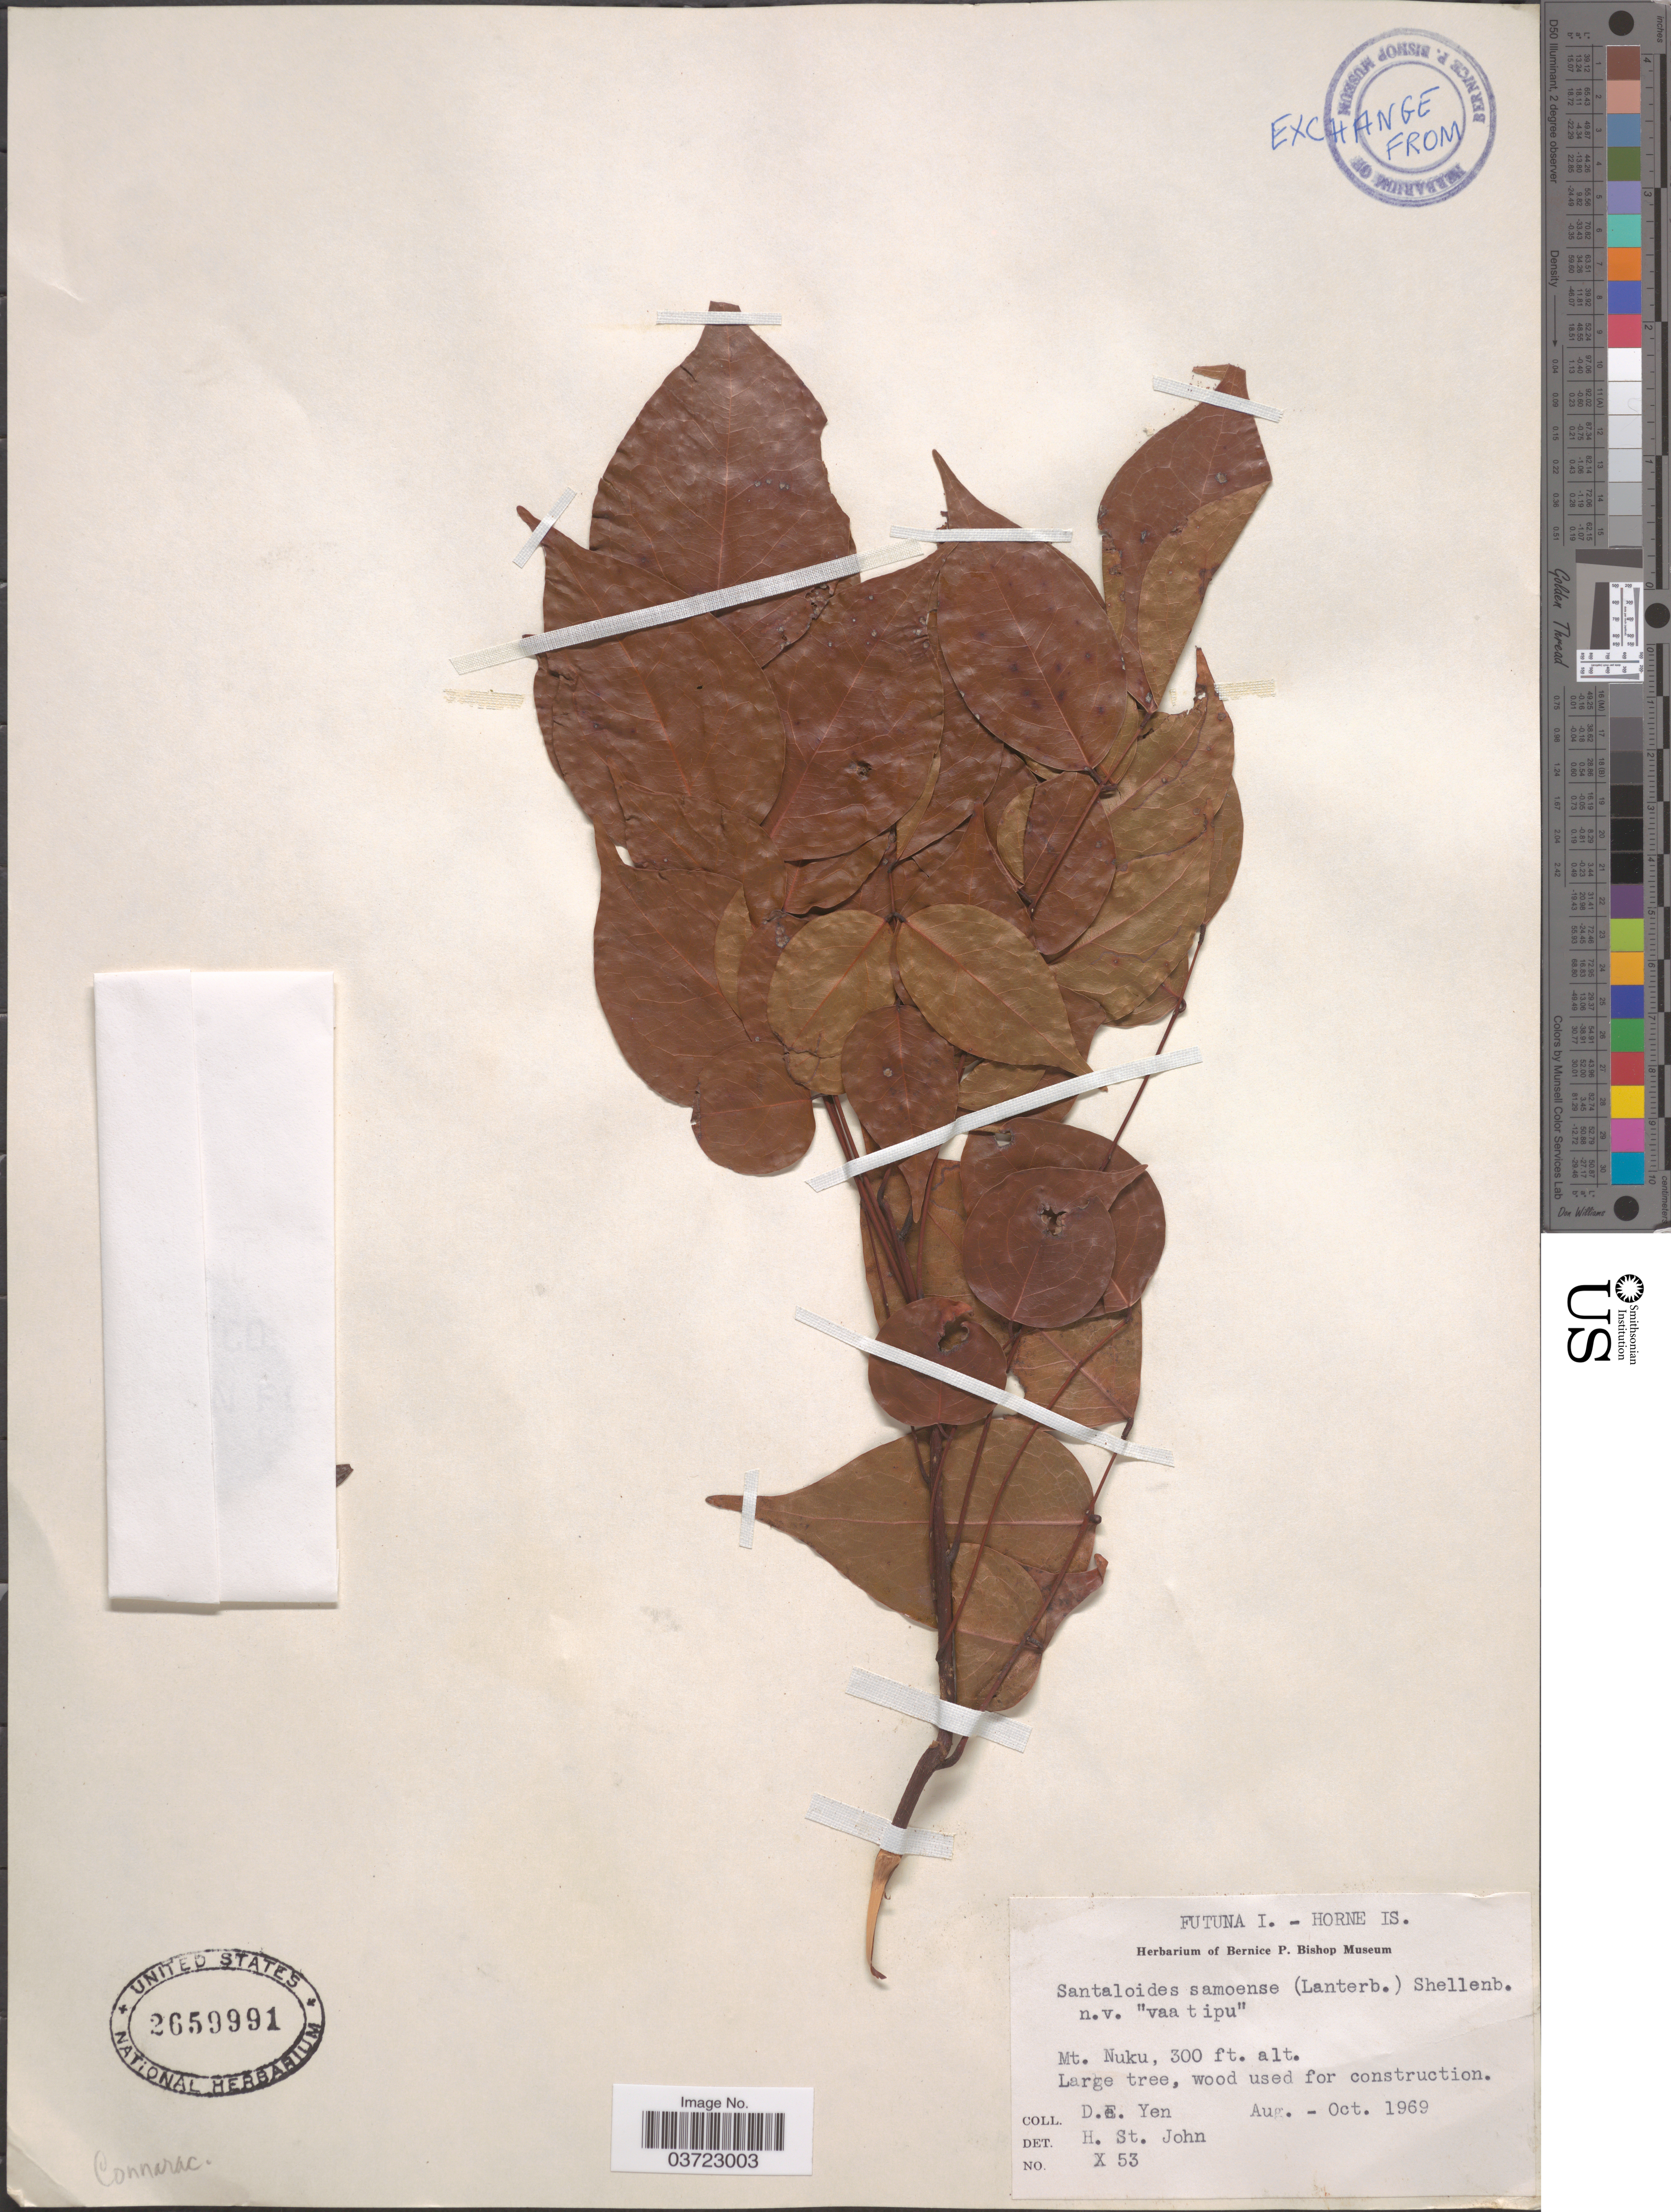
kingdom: Plantae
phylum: Tracheophyta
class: Magnoliopsida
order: Oxalidales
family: Connaraceae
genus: Rourea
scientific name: Rourea minor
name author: (Gaertn.) Leenh.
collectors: D. Yen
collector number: X53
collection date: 1969-08/1969-10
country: Wallis and Futuna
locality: Futuna I. - Horne Is. Mt. Nuku.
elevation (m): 91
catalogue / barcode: US 2659991